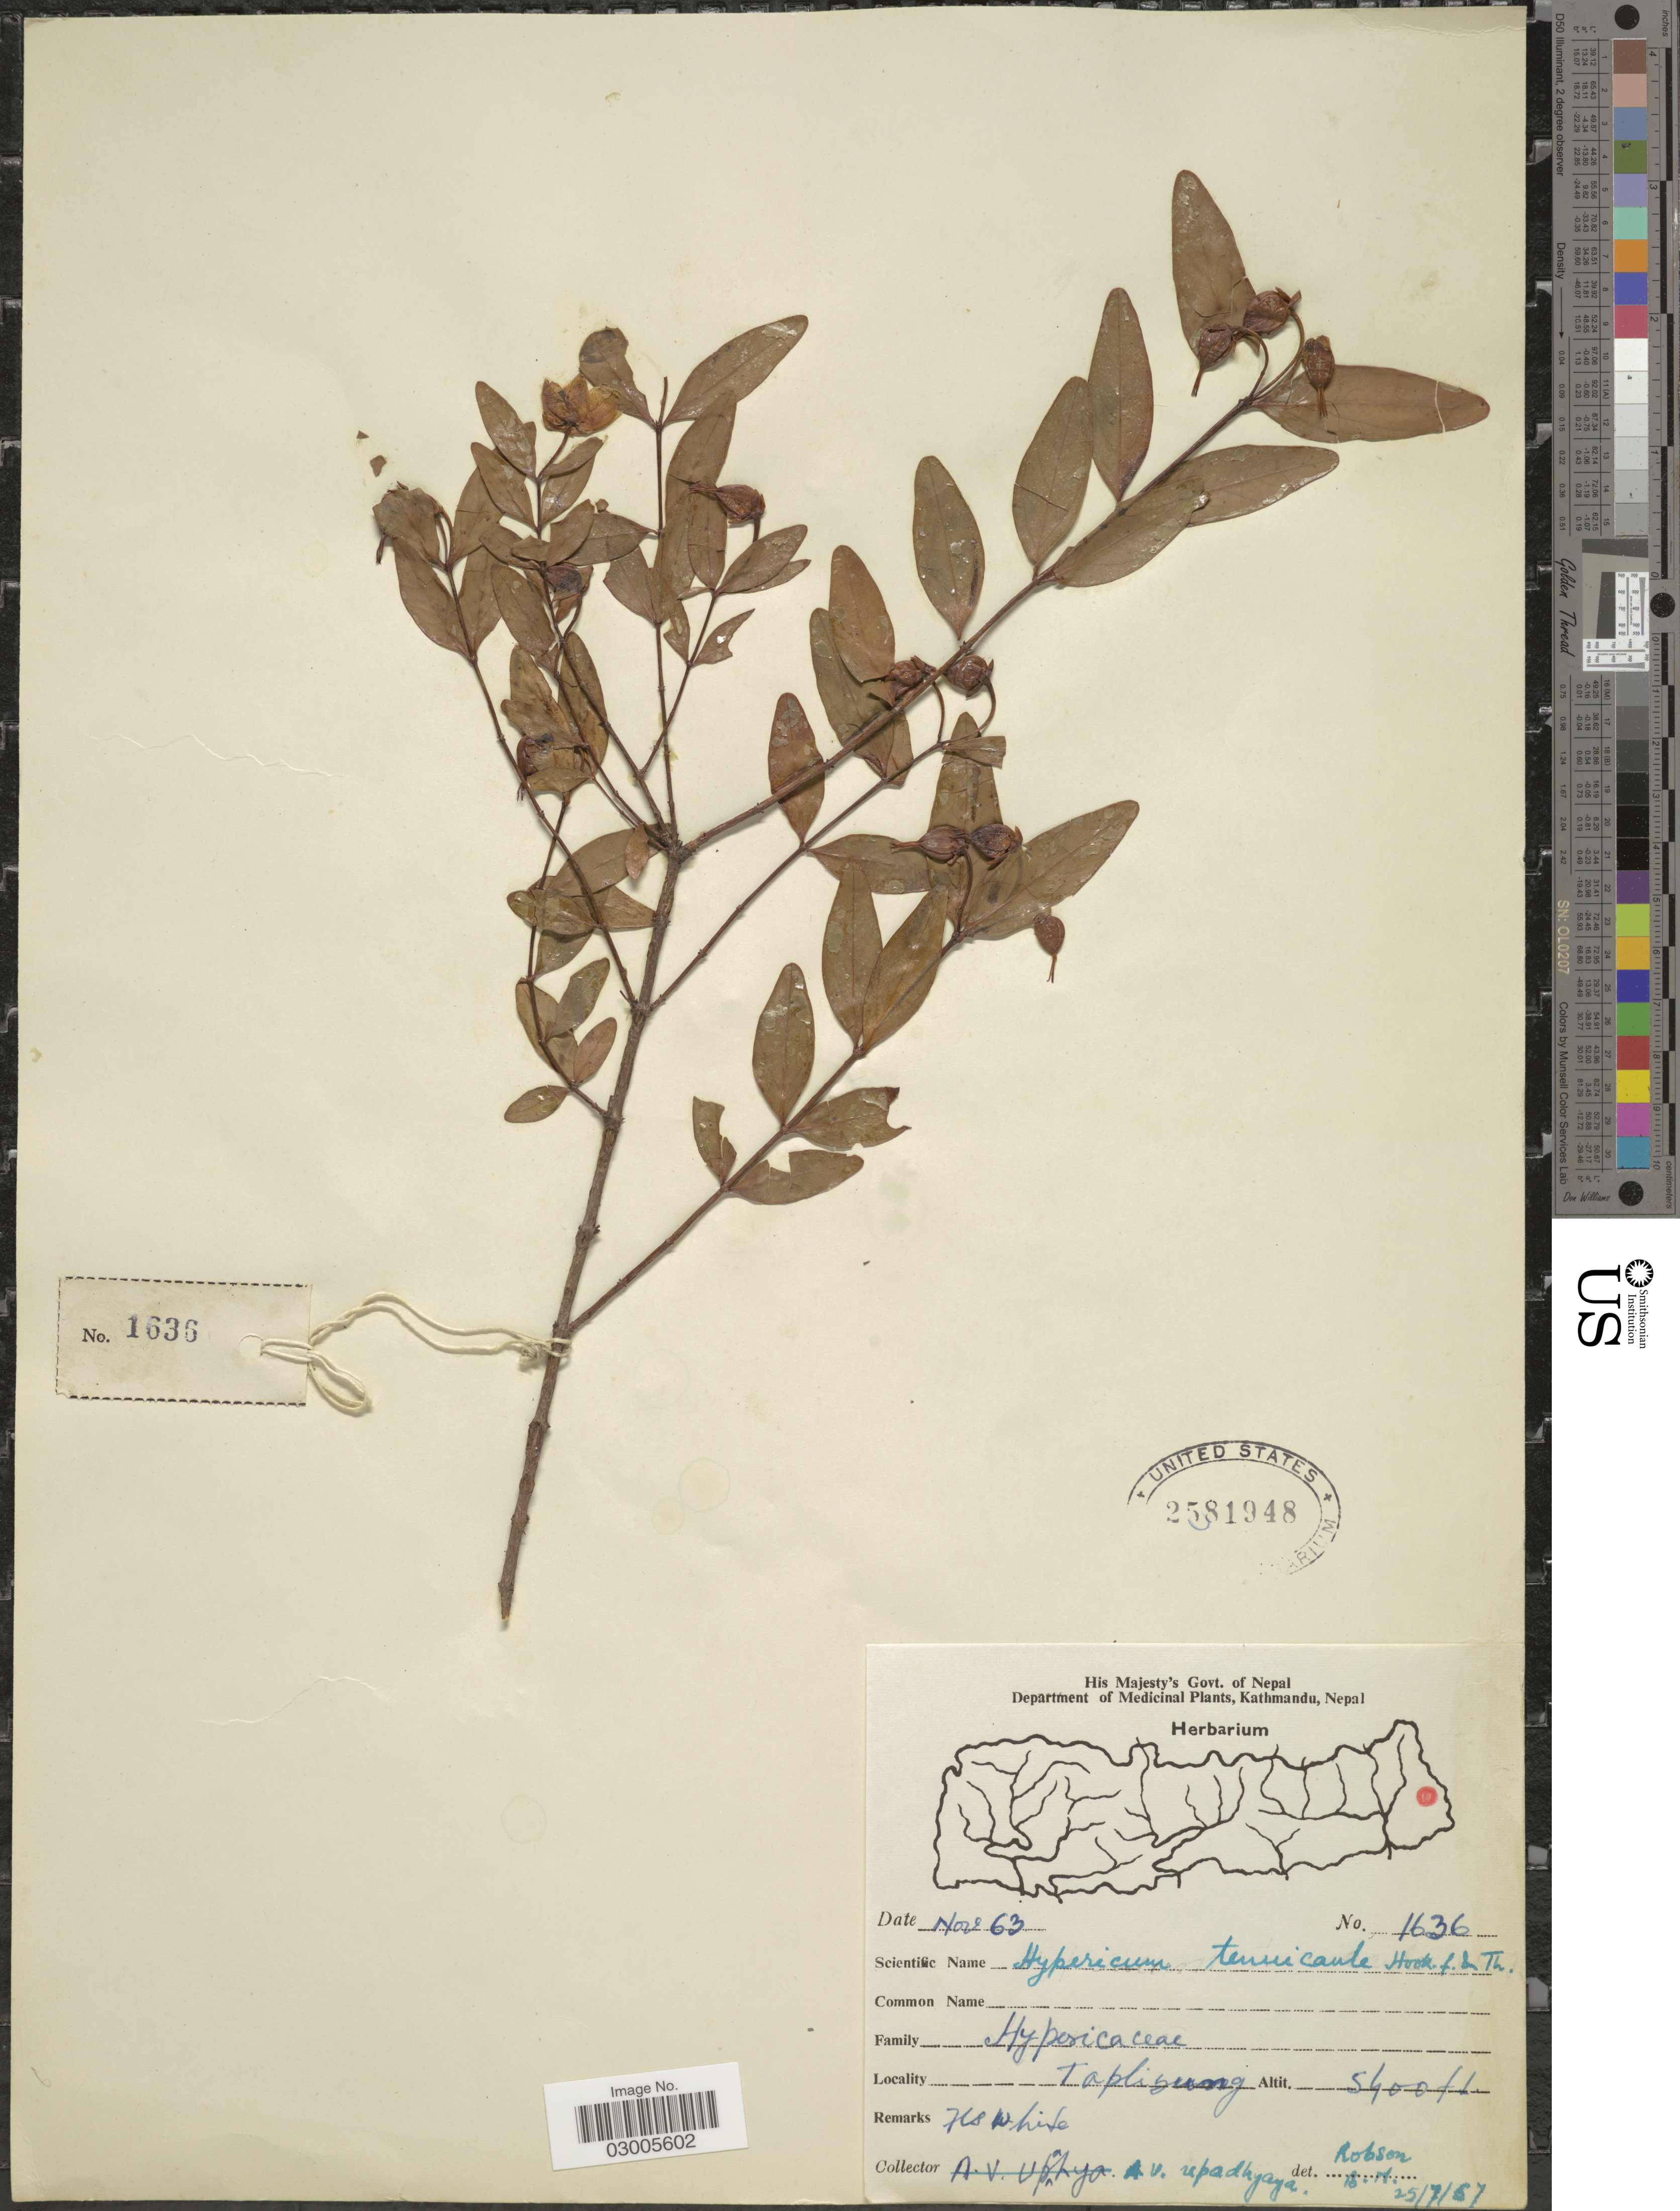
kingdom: Plantae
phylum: Tracheophyta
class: Magnoliopsida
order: Malpighiales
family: Hypericaceae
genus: Hypericum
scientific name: Hypericum tenuicaule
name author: Hook. f. & Thomson ex Dyer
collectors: A. Upadhaya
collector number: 1636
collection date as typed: Transcribed d/m/y: /11/63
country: Nepal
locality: Taplijung.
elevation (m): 1646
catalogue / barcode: US 2851948